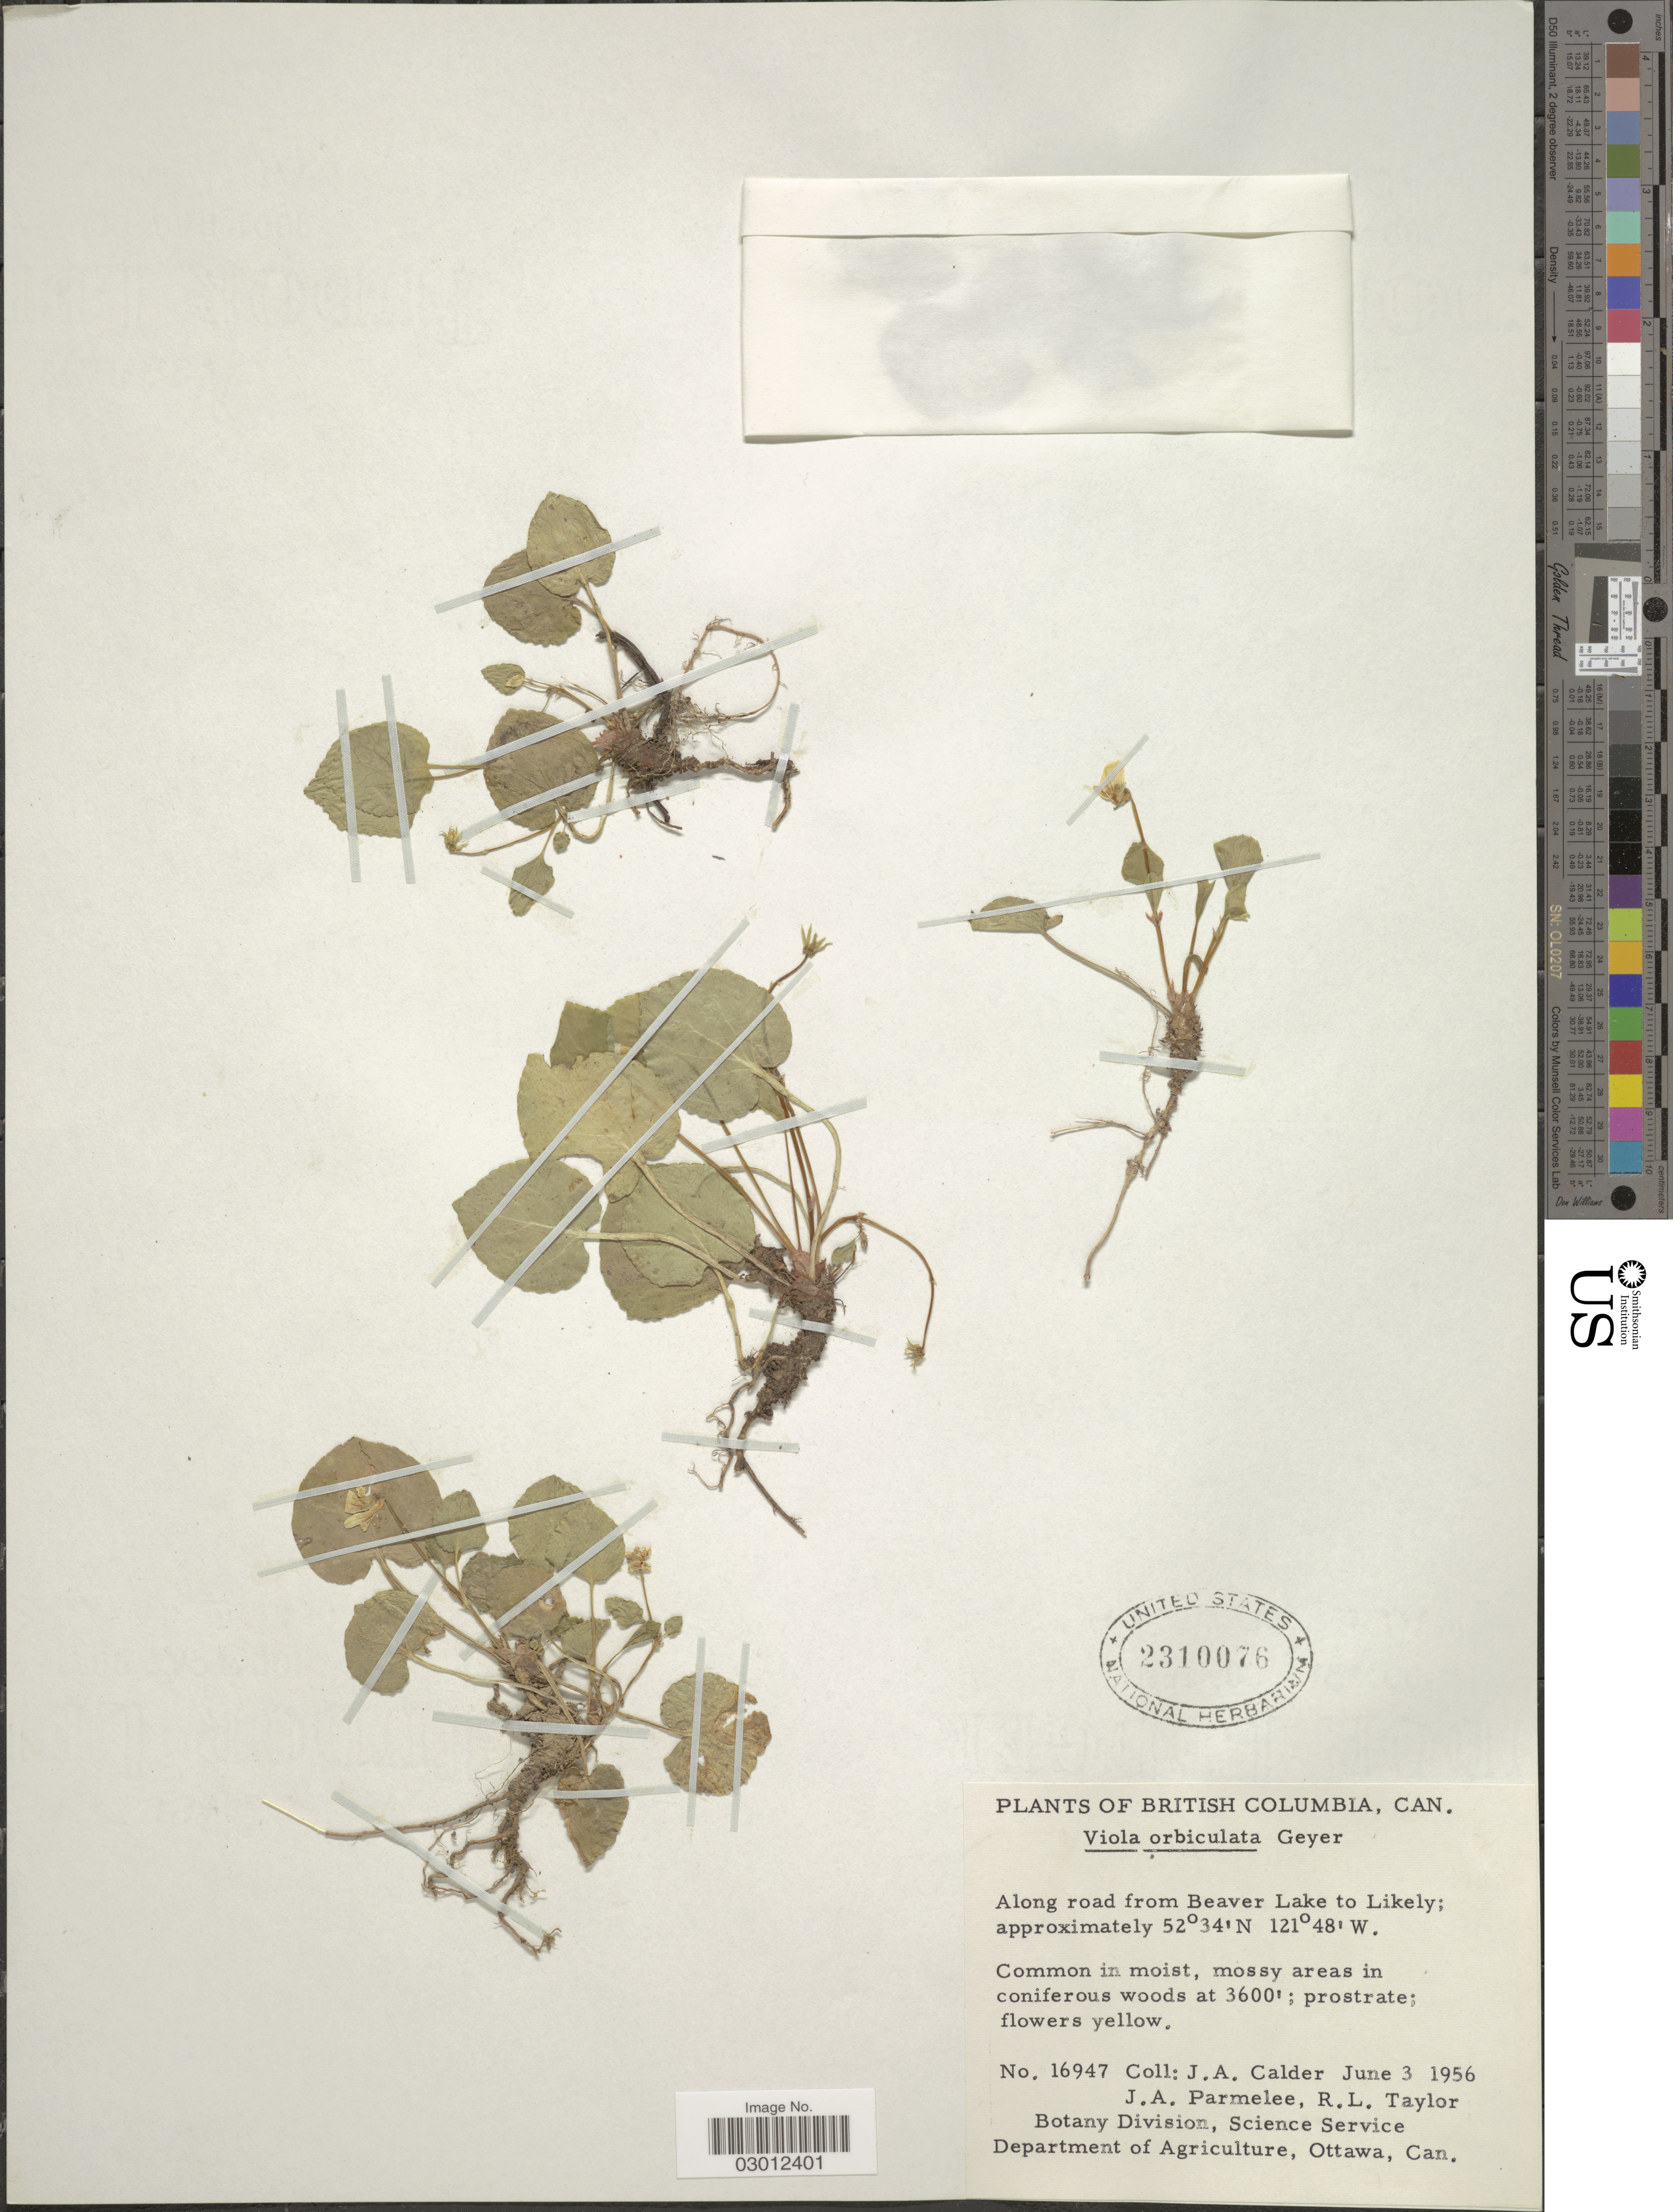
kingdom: Plantae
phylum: Tracheophyta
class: Magnoliopsida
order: Malpighiales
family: Violaceae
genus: Viola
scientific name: Viola orbiculata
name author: Geyer ex Hook.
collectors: J. A. Calder, J. A. Parmelee & R. Taylor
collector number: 16947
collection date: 1956-06-03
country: Canada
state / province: British Columbia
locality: Along road from Beaver Lake to Likely.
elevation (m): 1097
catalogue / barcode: US 2310076